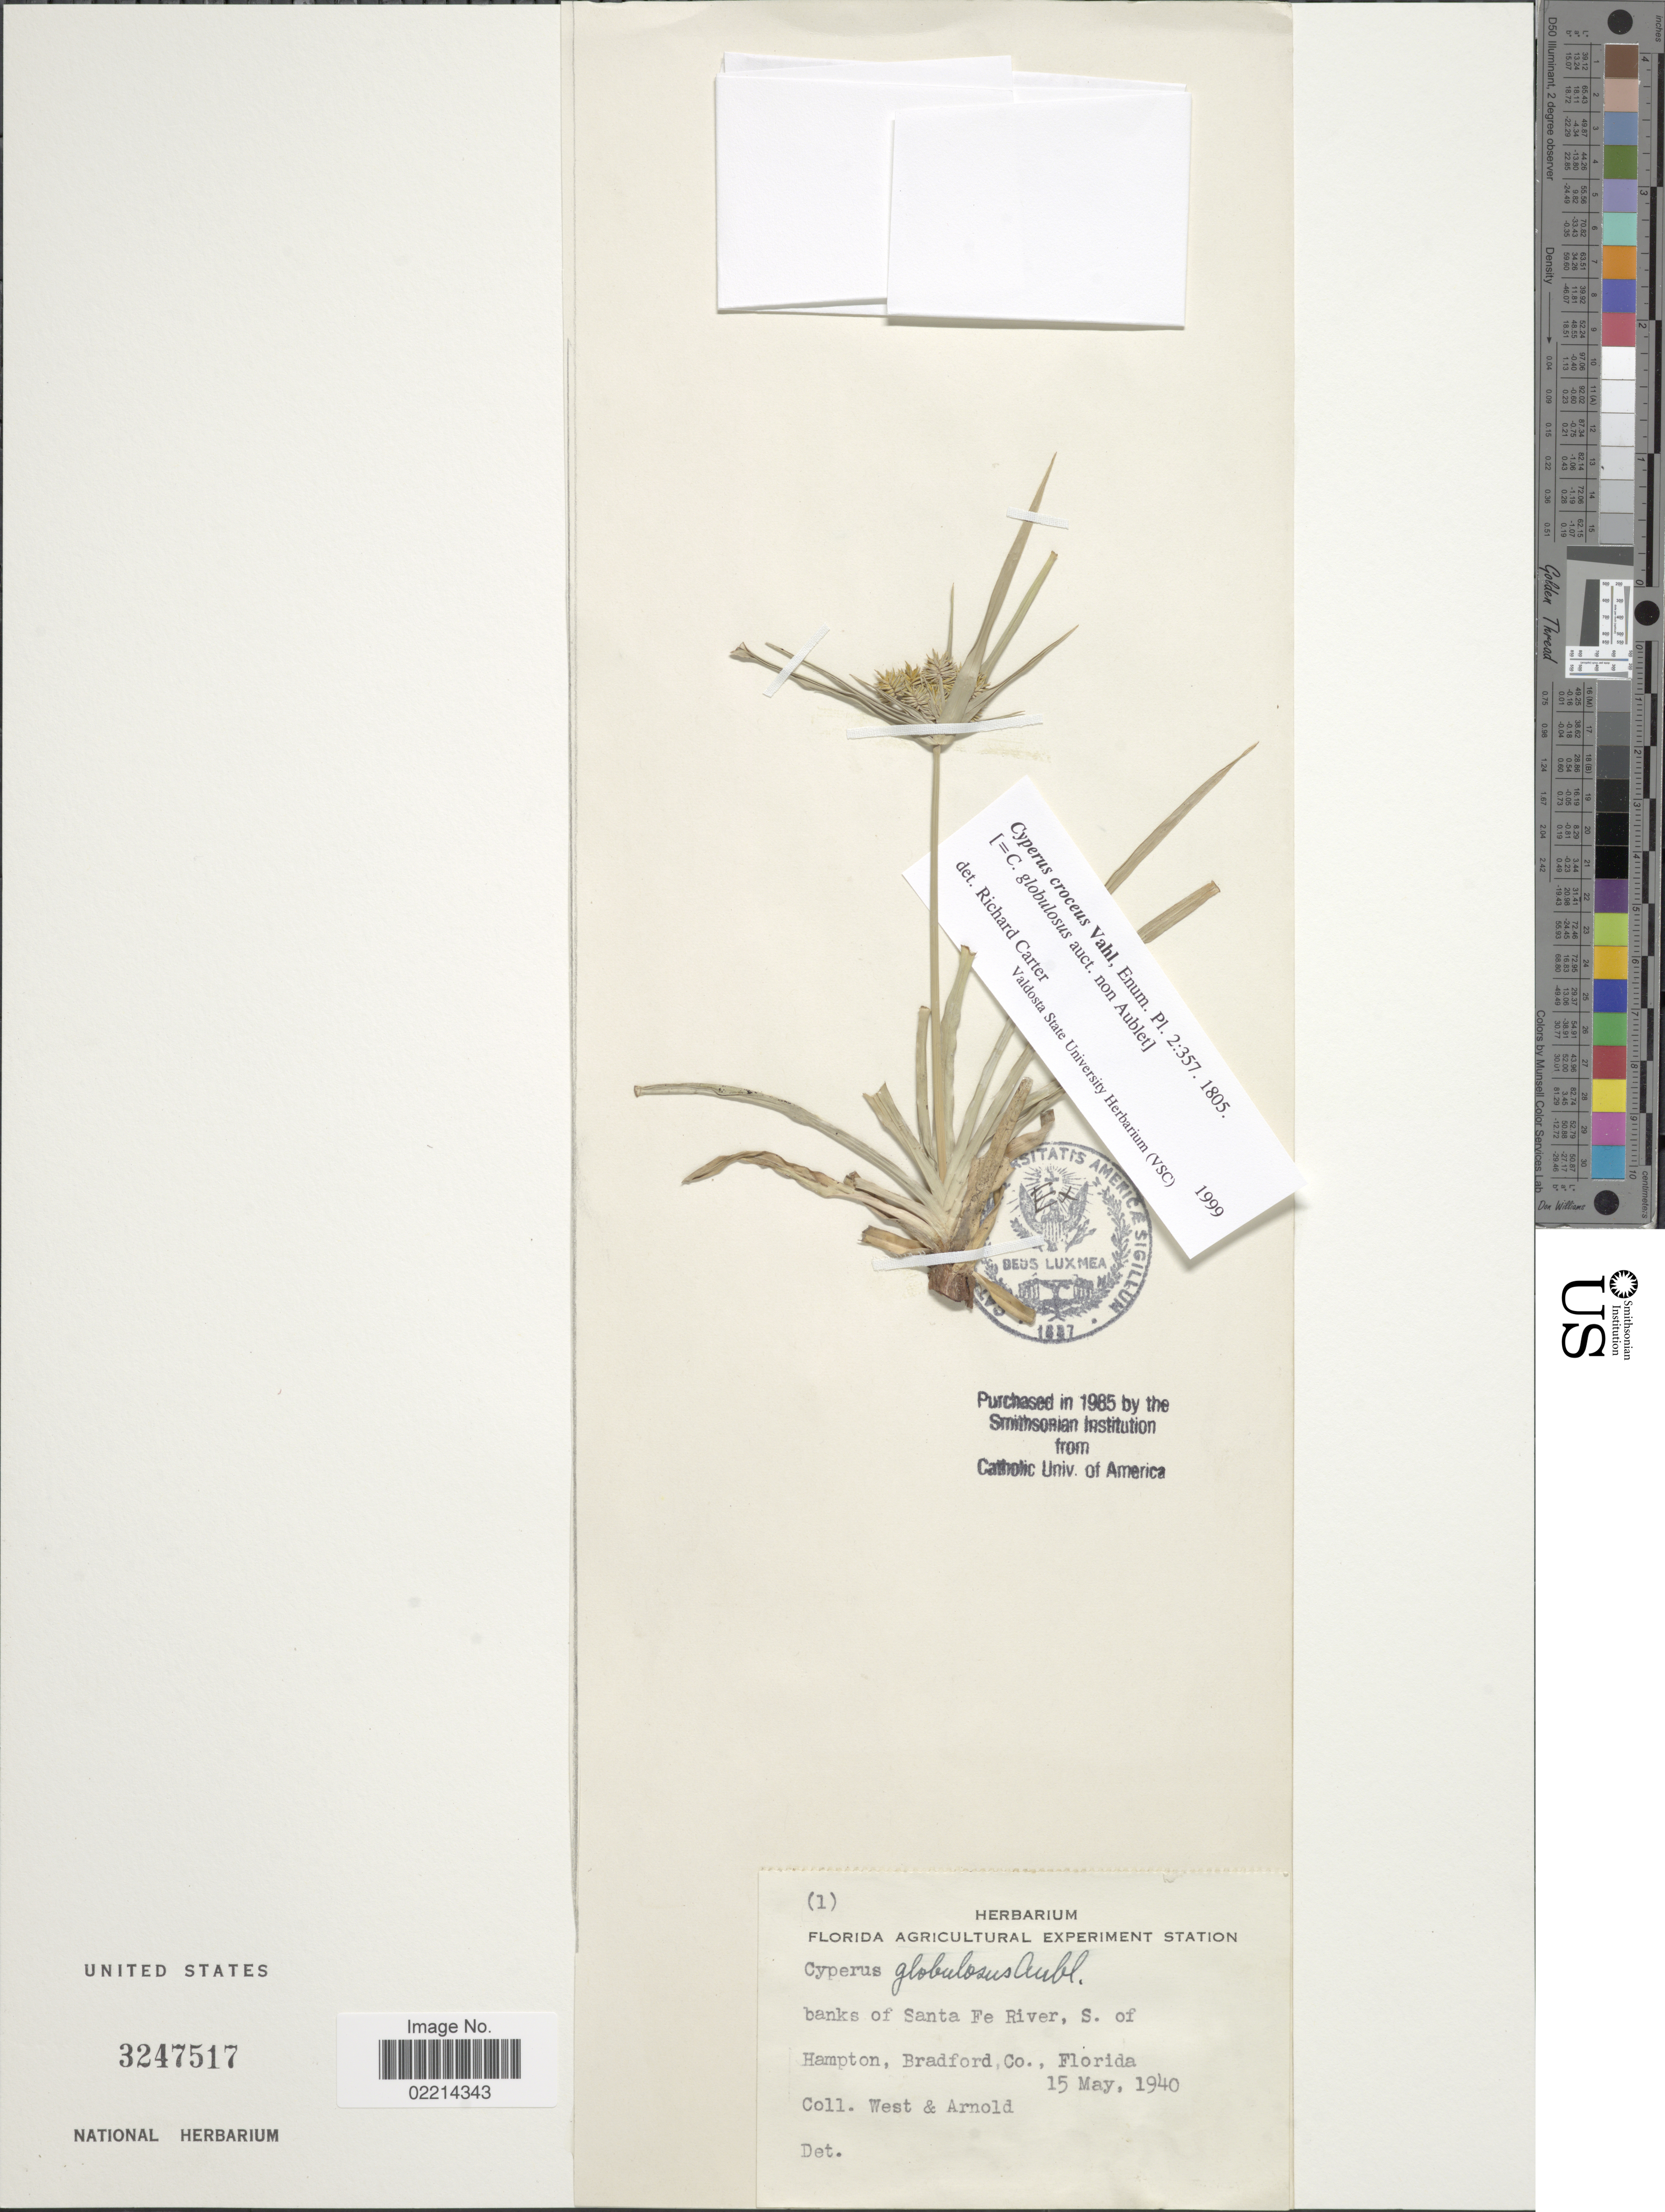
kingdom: Plantae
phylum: Tracheophyta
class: Liliopsida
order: Poales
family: Cyperaceae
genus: Cyperus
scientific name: Cyperus croceus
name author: Vahl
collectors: -. West & -. Arnold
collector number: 1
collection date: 1940-05-15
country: United States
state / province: Florida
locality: Banks of Santa Fe River, S. of Hampton, Bradford Co.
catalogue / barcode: US 3247517